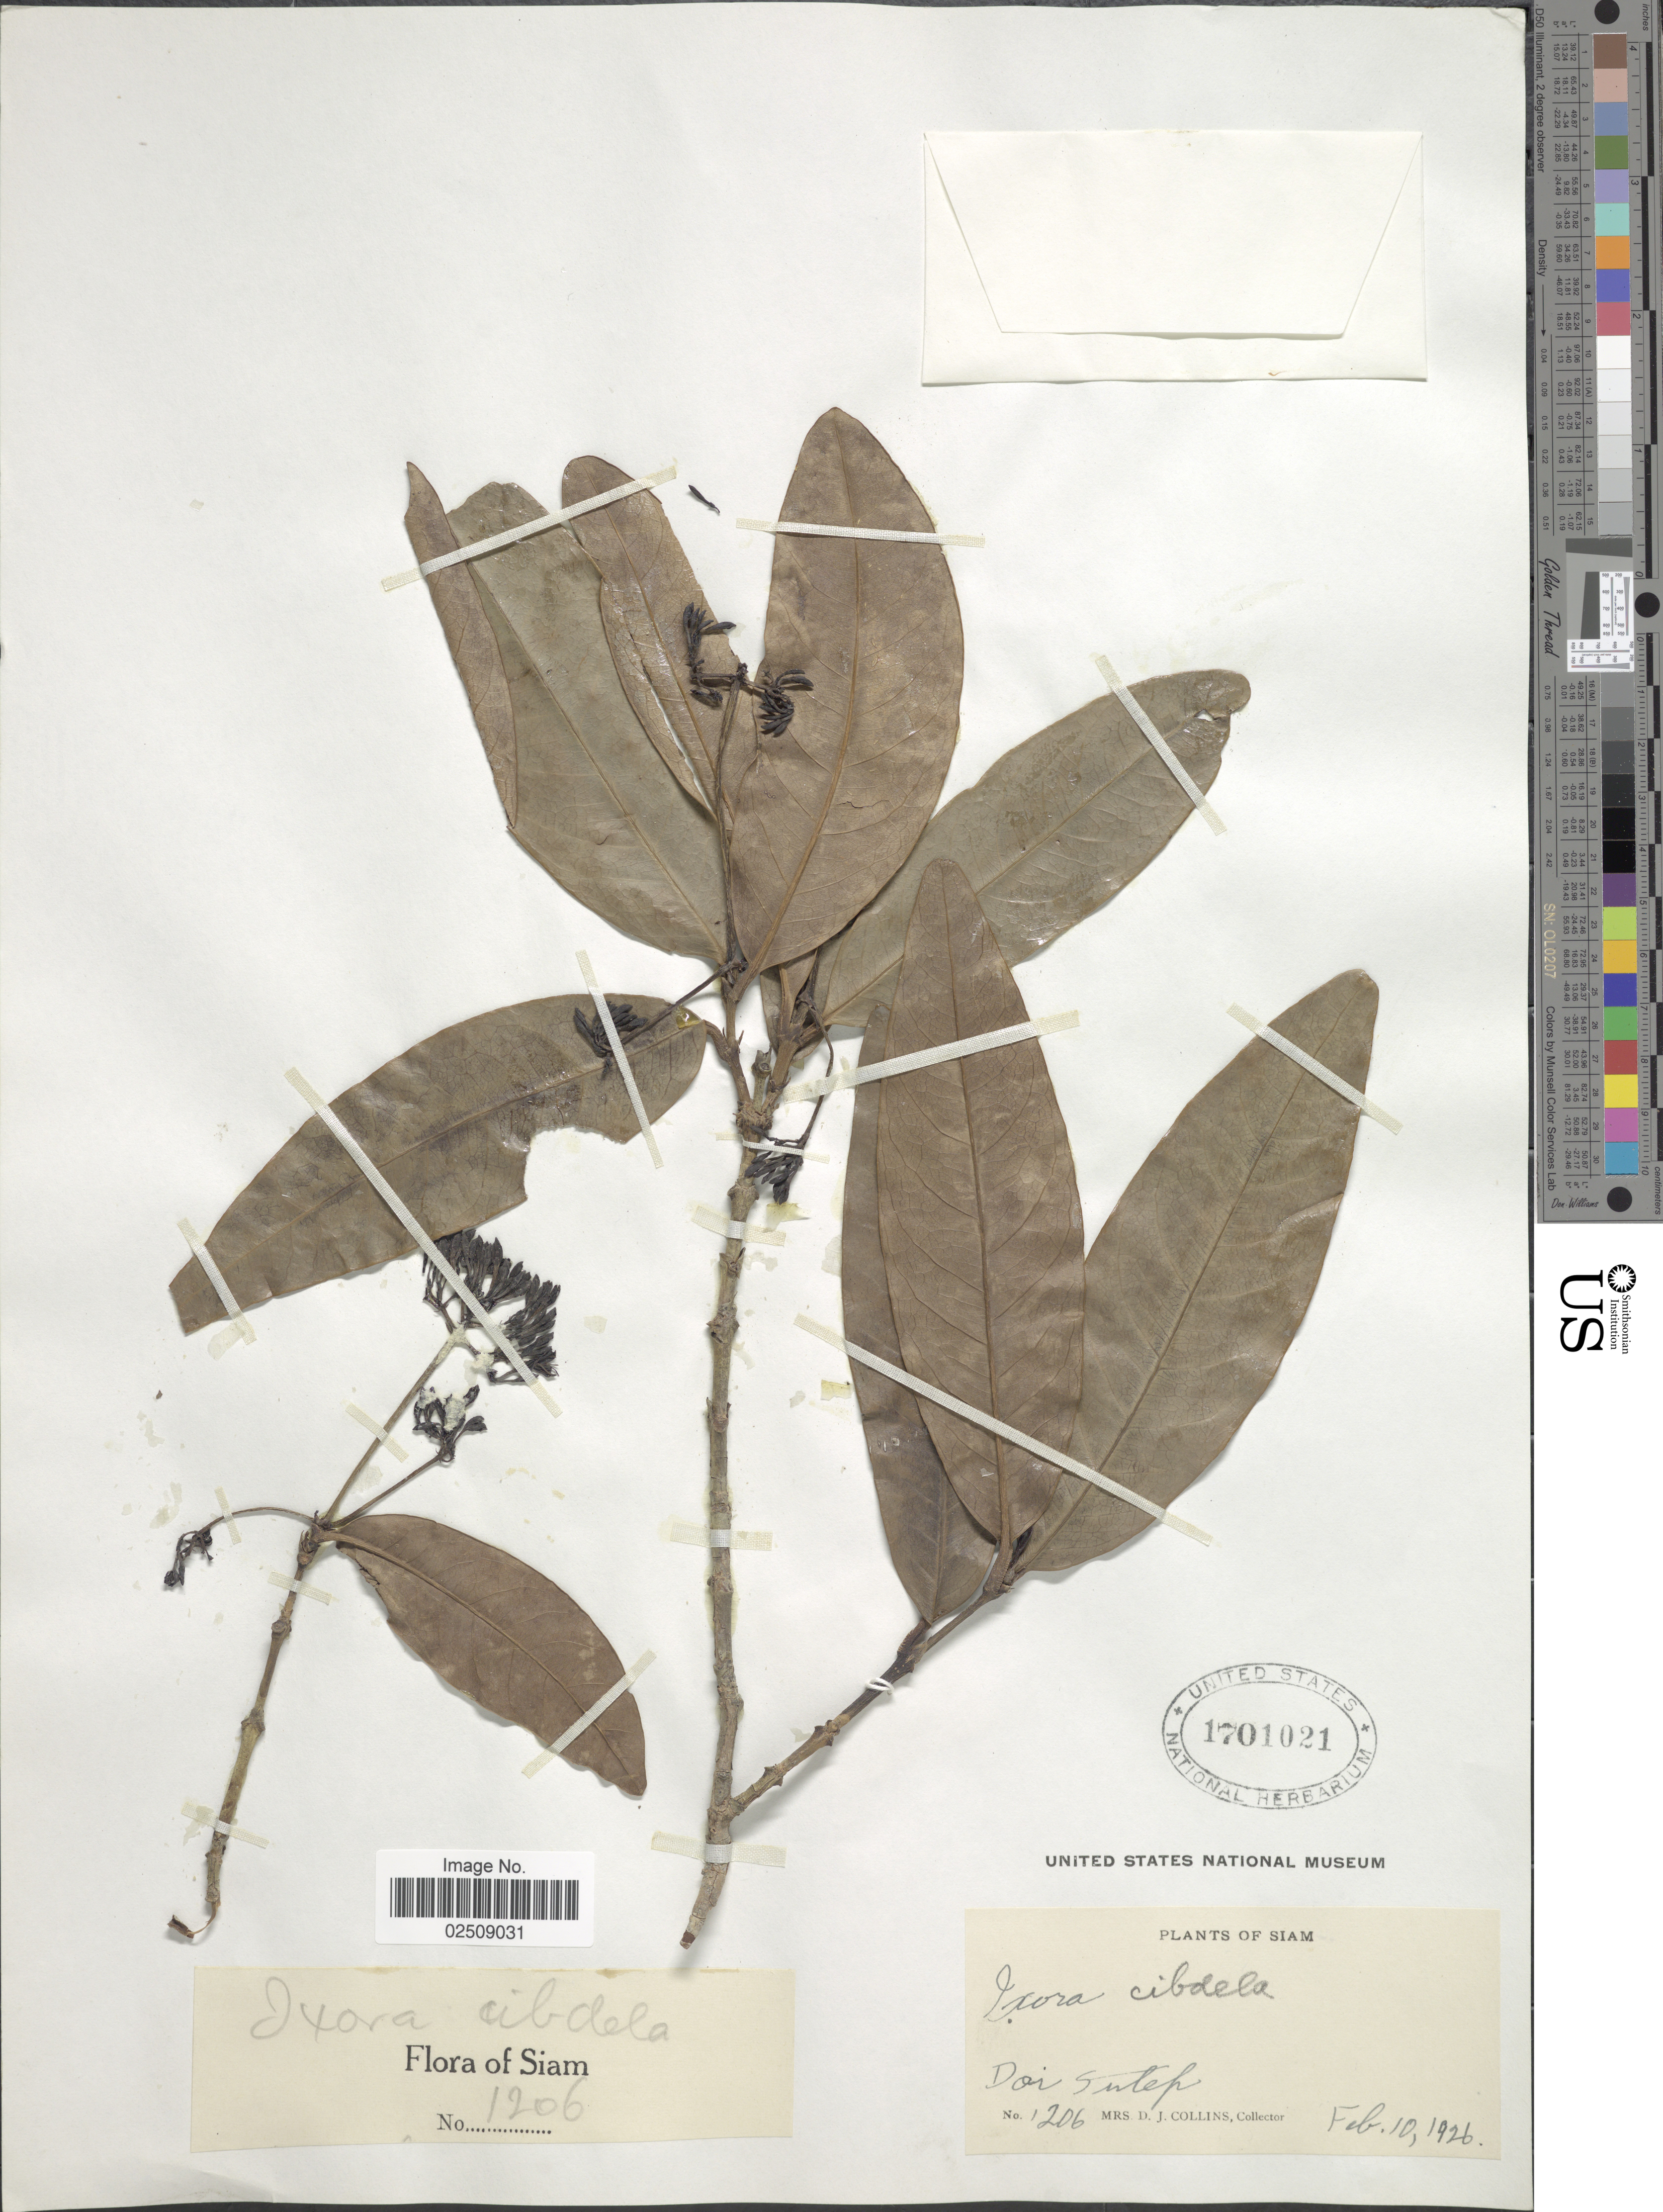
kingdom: Plantae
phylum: Tracheophyta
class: Magnoliopsida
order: Gentianales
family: Rubiaceae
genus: Ixora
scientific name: Ixora cibdela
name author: Craib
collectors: Mrs. D. J. Collins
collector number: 1206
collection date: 1926-02-10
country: Thailand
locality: Siam. Doi Sutep [interpreted]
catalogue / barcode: US 1701021